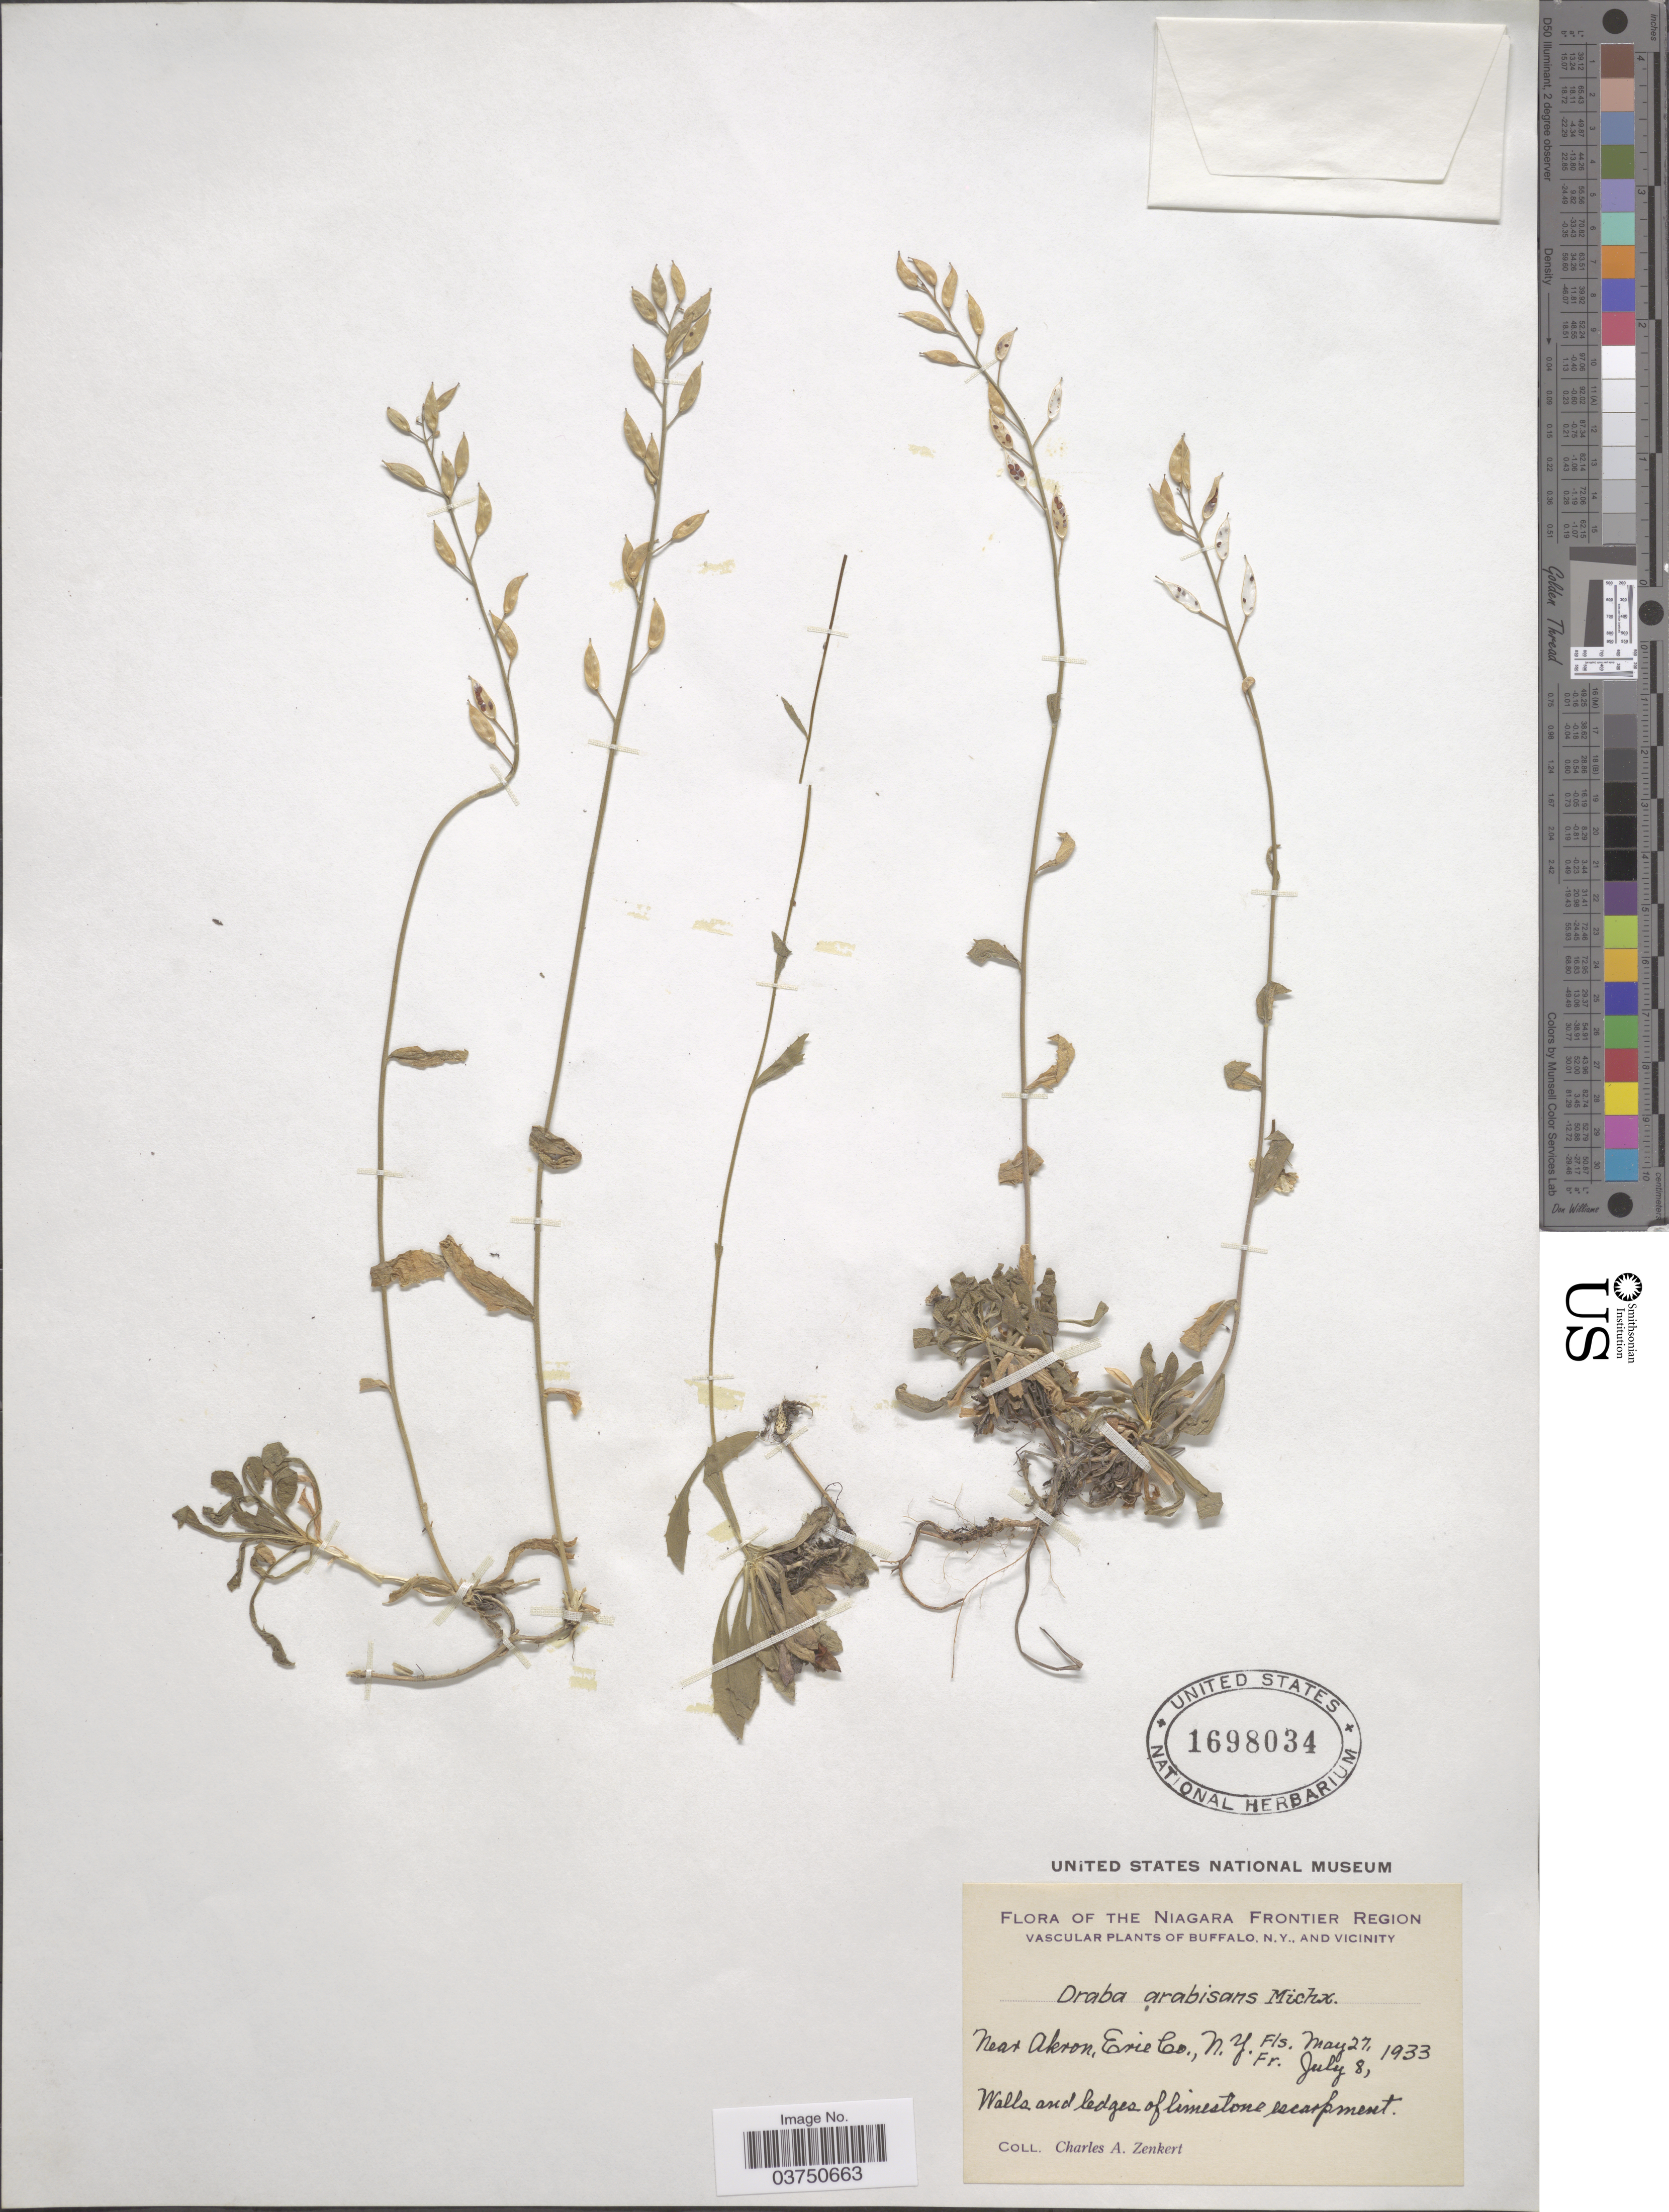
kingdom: Plantae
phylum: Tracheophyta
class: Magnoliopsida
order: Brassicales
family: Brassicaceae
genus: Draba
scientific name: Draba arabisans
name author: Michx.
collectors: C. Zenkert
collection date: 1933-05-27/1933-07-08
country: United States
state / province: New York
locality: The Niagara Frontier Region. Buffalo, N.Y., and vicinity. Near Akron, Erie Co.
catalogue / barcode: US 1698034